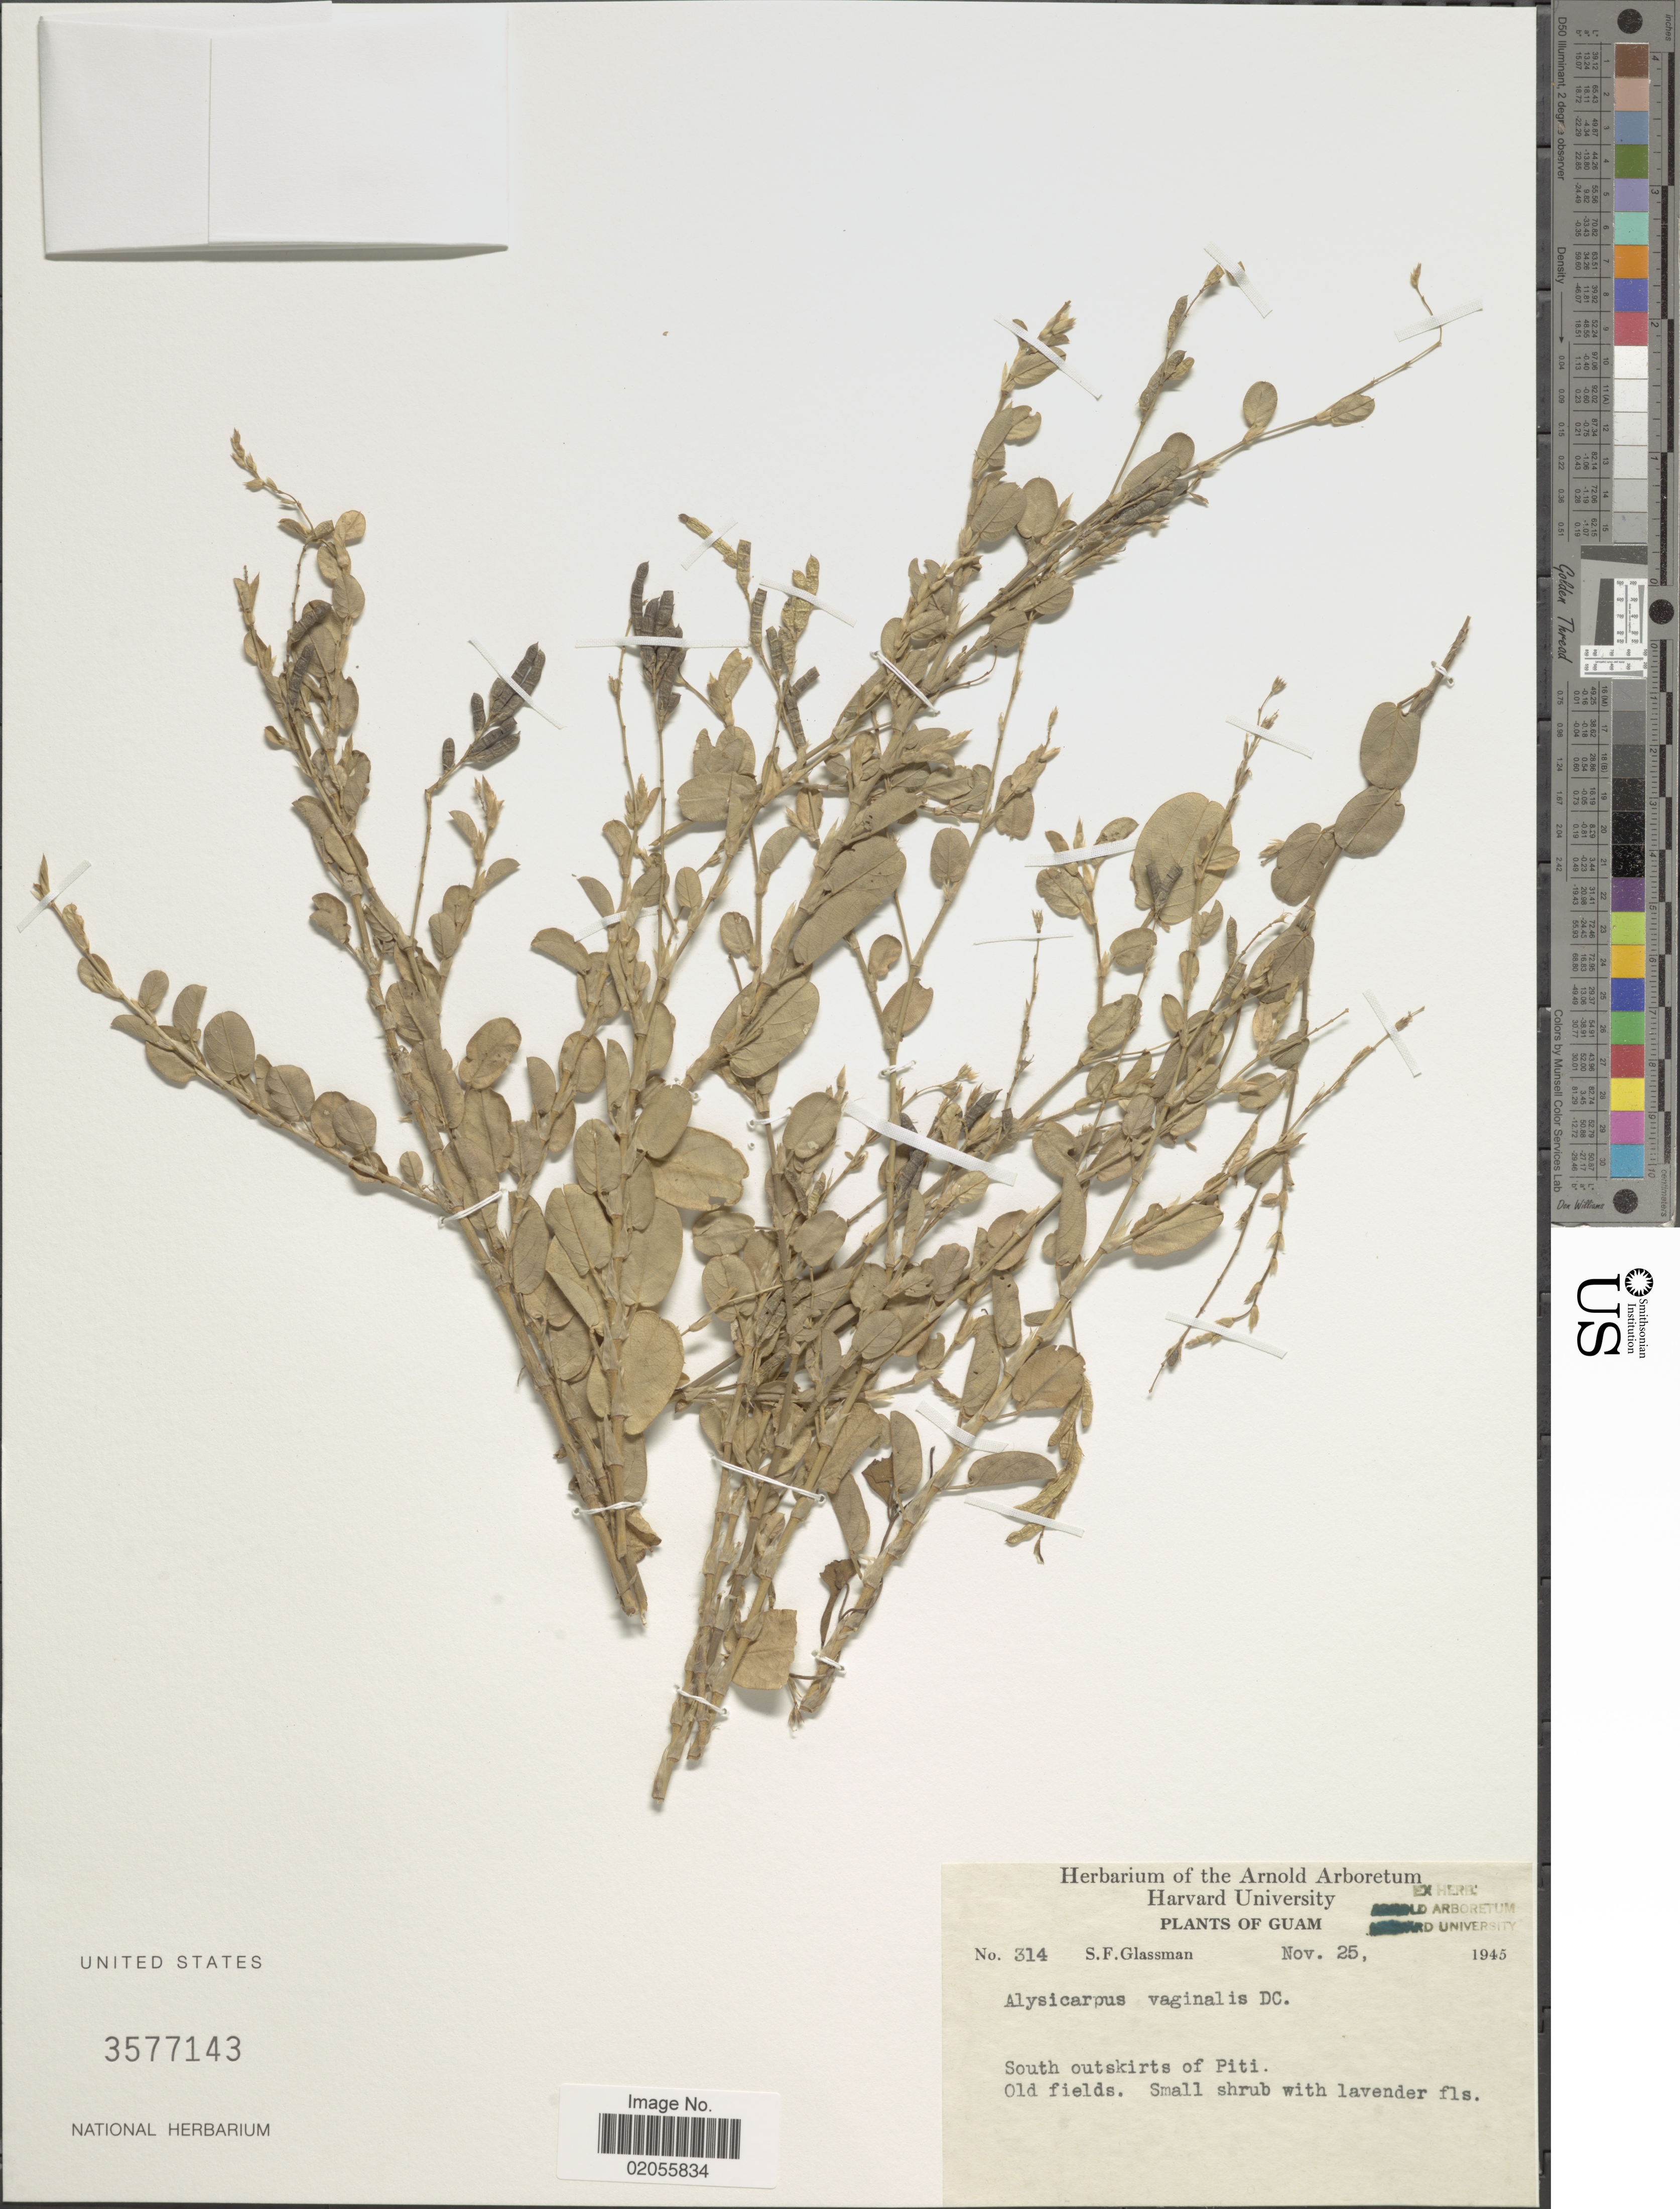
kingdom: Plantae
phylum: Tracheophyta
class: Magnoliopsida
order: Fabales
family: Fabaceae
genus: Alysicarpus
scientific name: Alysicarpus vaginalis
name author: (L.) DC.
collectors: S. F. Glassman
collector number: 314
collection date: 1945-11-25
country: Guam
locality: South outskirts of Piti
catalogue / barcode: US 3577143